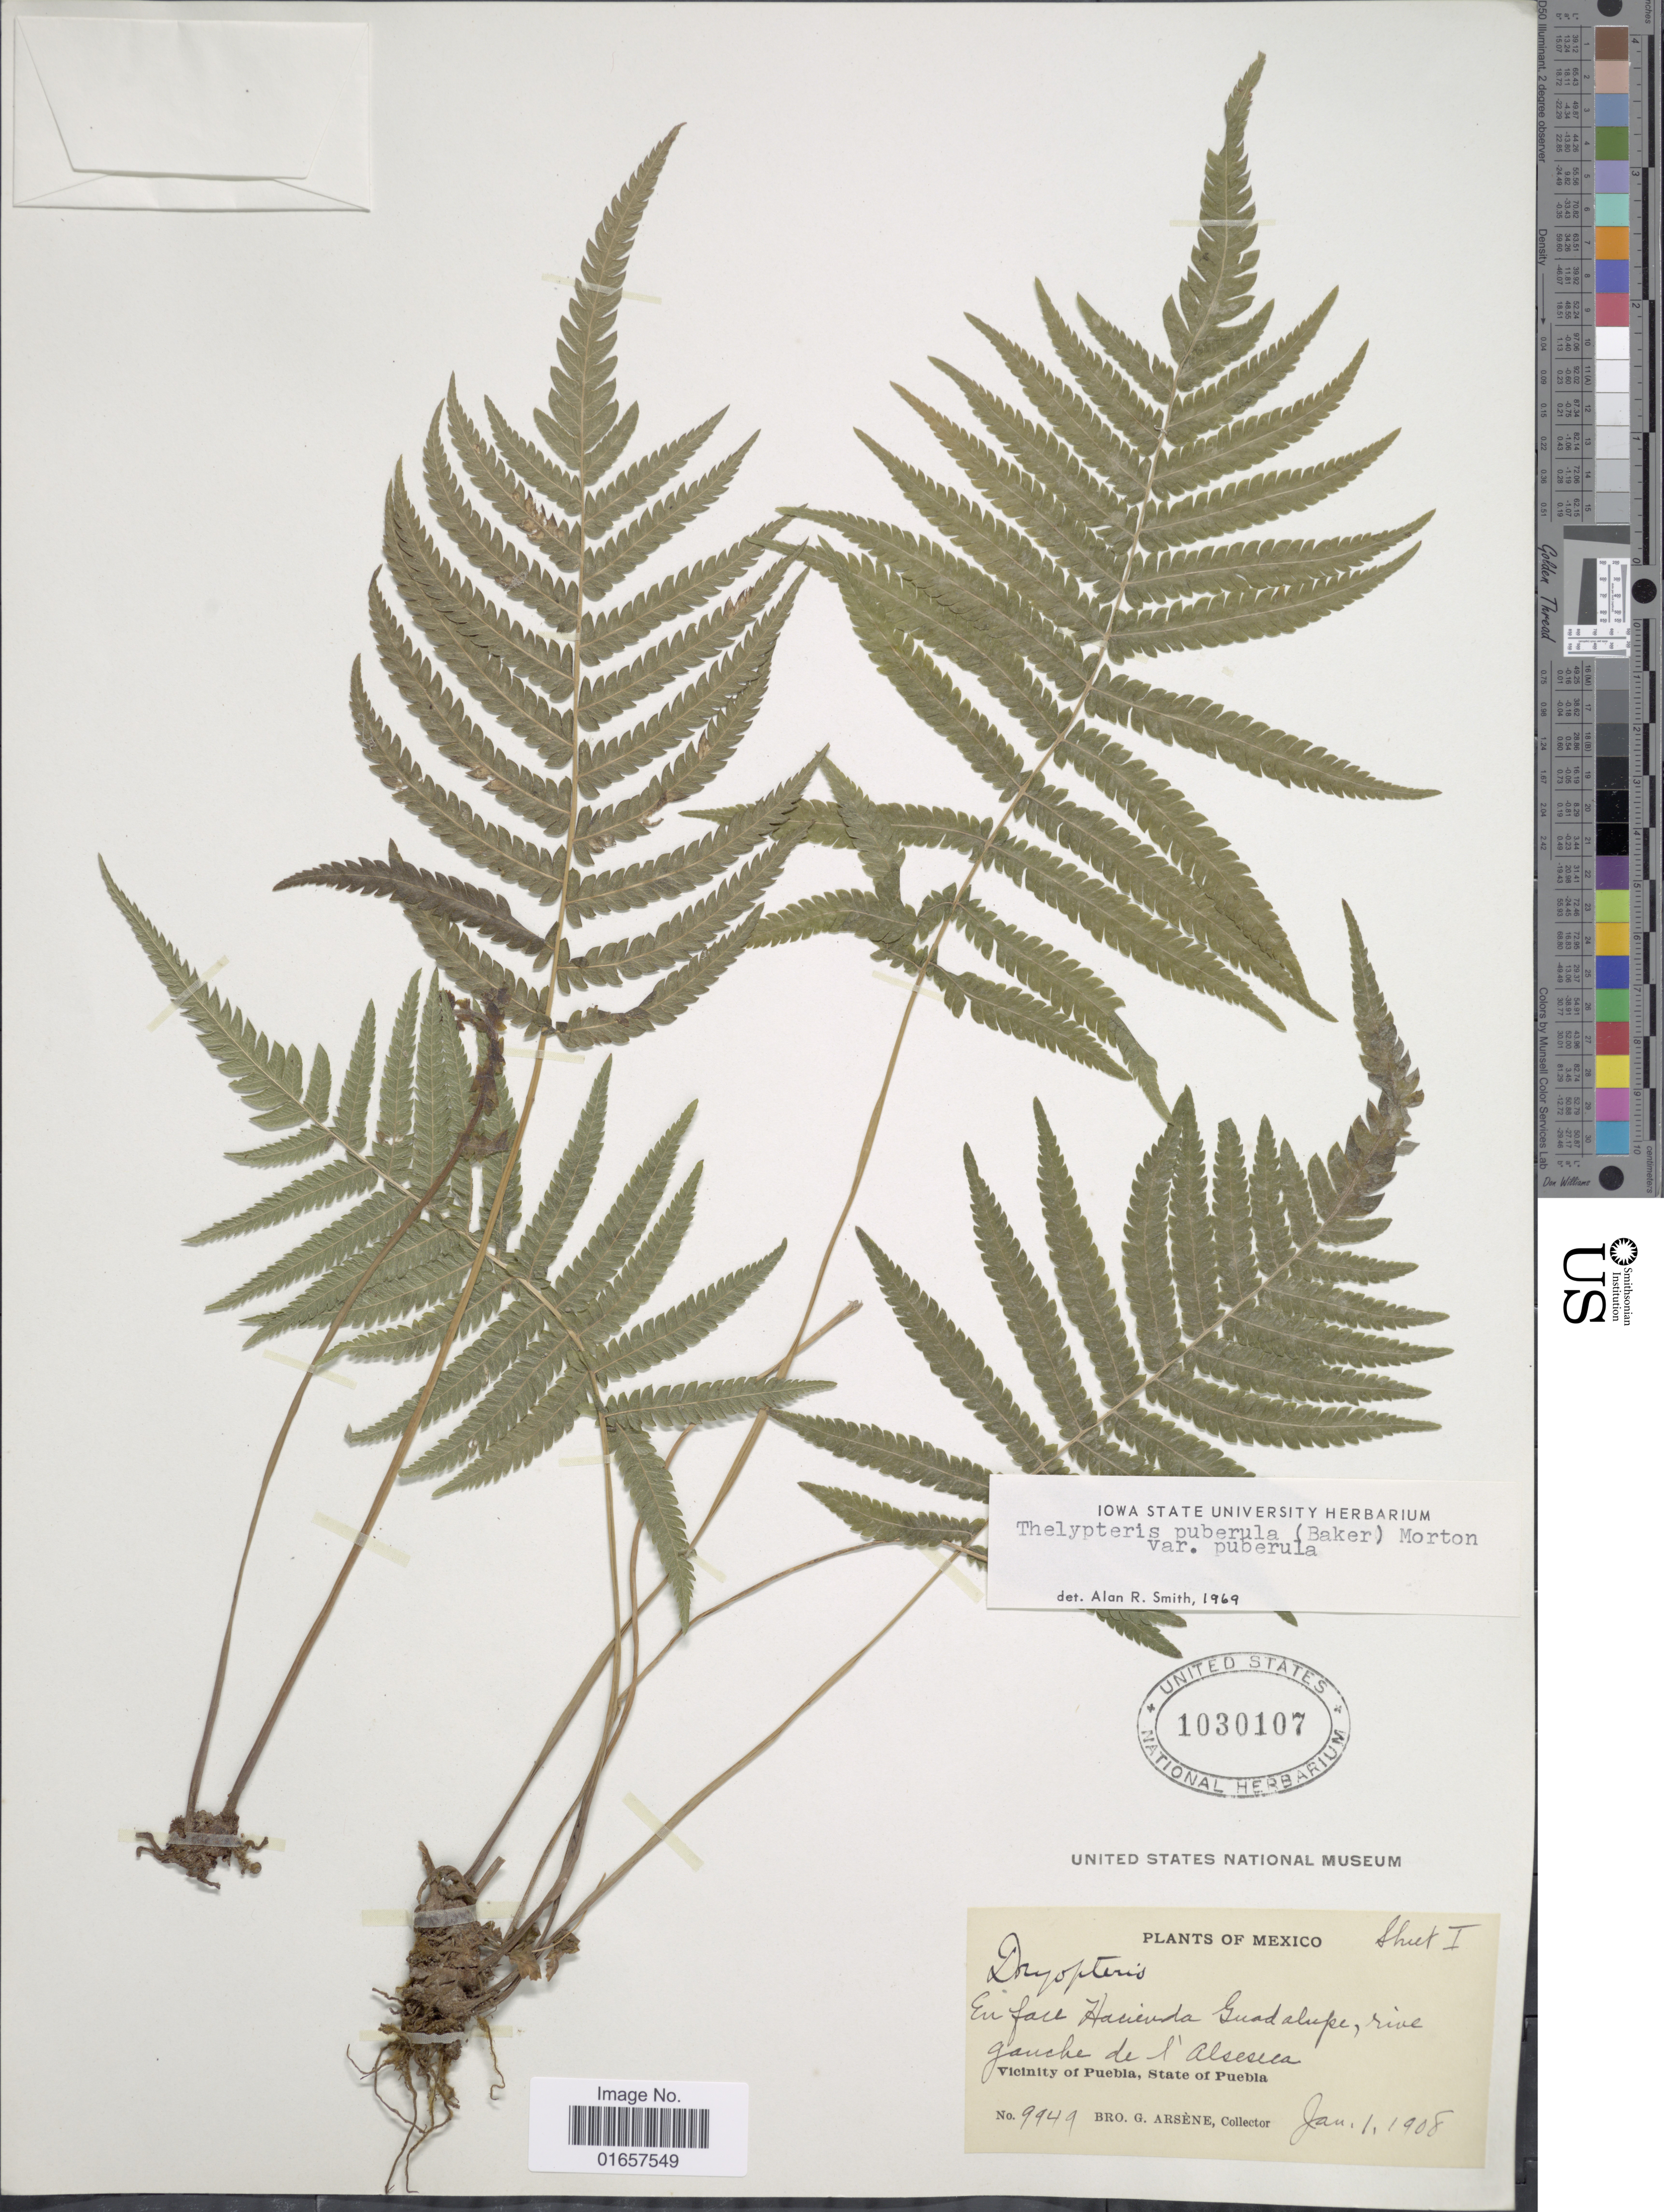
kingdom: Plantae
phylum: Tracheophyta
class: Polypodiopsida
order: Polypodiales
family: Thelypteridaceae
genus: Christella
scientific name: Christella puberula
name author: (Baker) Á. Löve & D. Löve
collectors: Bro. G. Arsène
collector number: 9949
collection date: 1908-01-01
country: Mexico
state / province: Puebla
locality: Mexico, En face Hacienda Guadalupe, rive ganche de l'Alseseca, vicinity of Puebla, State of Puebla.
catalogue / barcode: US 1030107